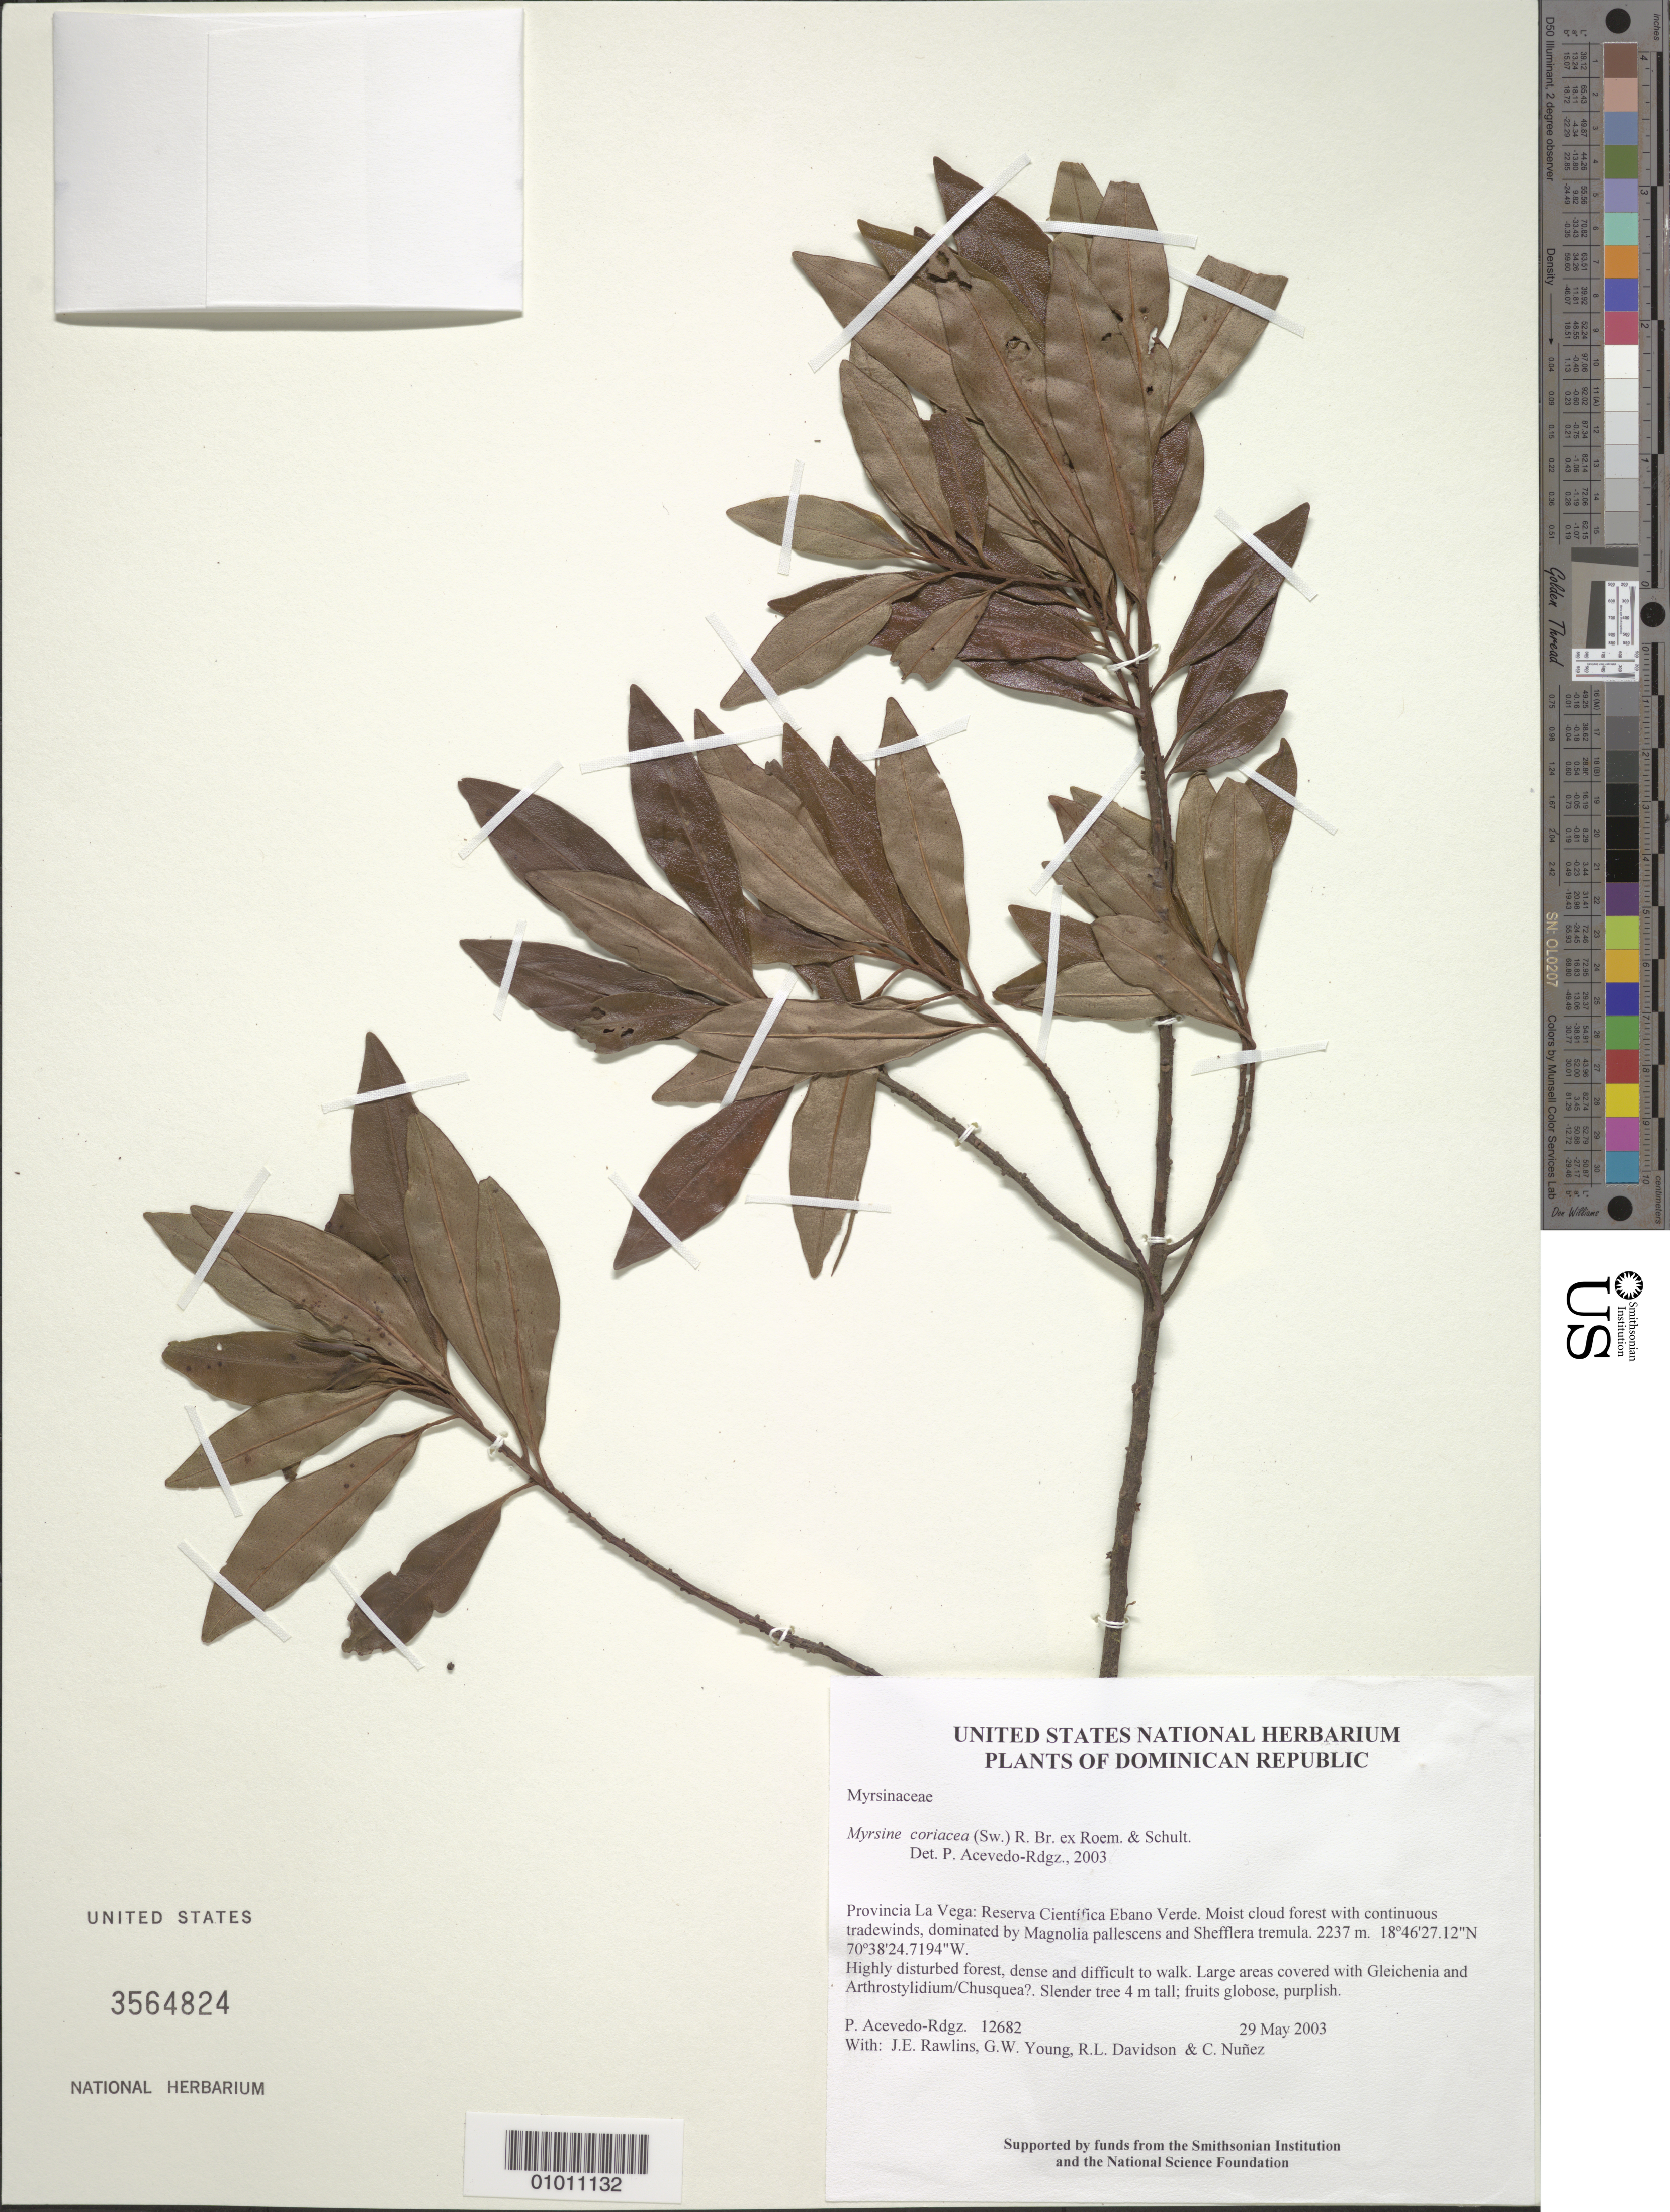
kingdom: Plantae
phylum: Tracheophyta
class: Magnoliopsida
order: Ericales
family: Primulaceae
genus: Myrsine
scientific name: Myrsine coriacea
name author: (Sw.) R. Br. ex Roem. & Schult.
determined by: Acevedo-Rodríguez, P., (BOT), Smithsonian Institution - National Museum of Natural History (UNITED STATES)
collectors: P. Acevedo-Rodr., J. Rawlins, G. Young, R. Davidson & C. Nunez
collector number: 12682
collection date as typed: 29 May 2003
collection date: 2003-05-29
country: Dominican Republic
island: Hispaniola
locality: Provincia La Vega: Reserva Científica Ebano Verde. Moist cloud forest with continuous tradewinds, dominated by Magnolia pallescens and Shefflera tremula.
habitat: Highly disturbed forest, dense and difficult to walk. Large areas covered with Gleichenia and Arthrostylidium/Chusquea?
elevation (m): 2237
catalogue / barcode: US 3564824